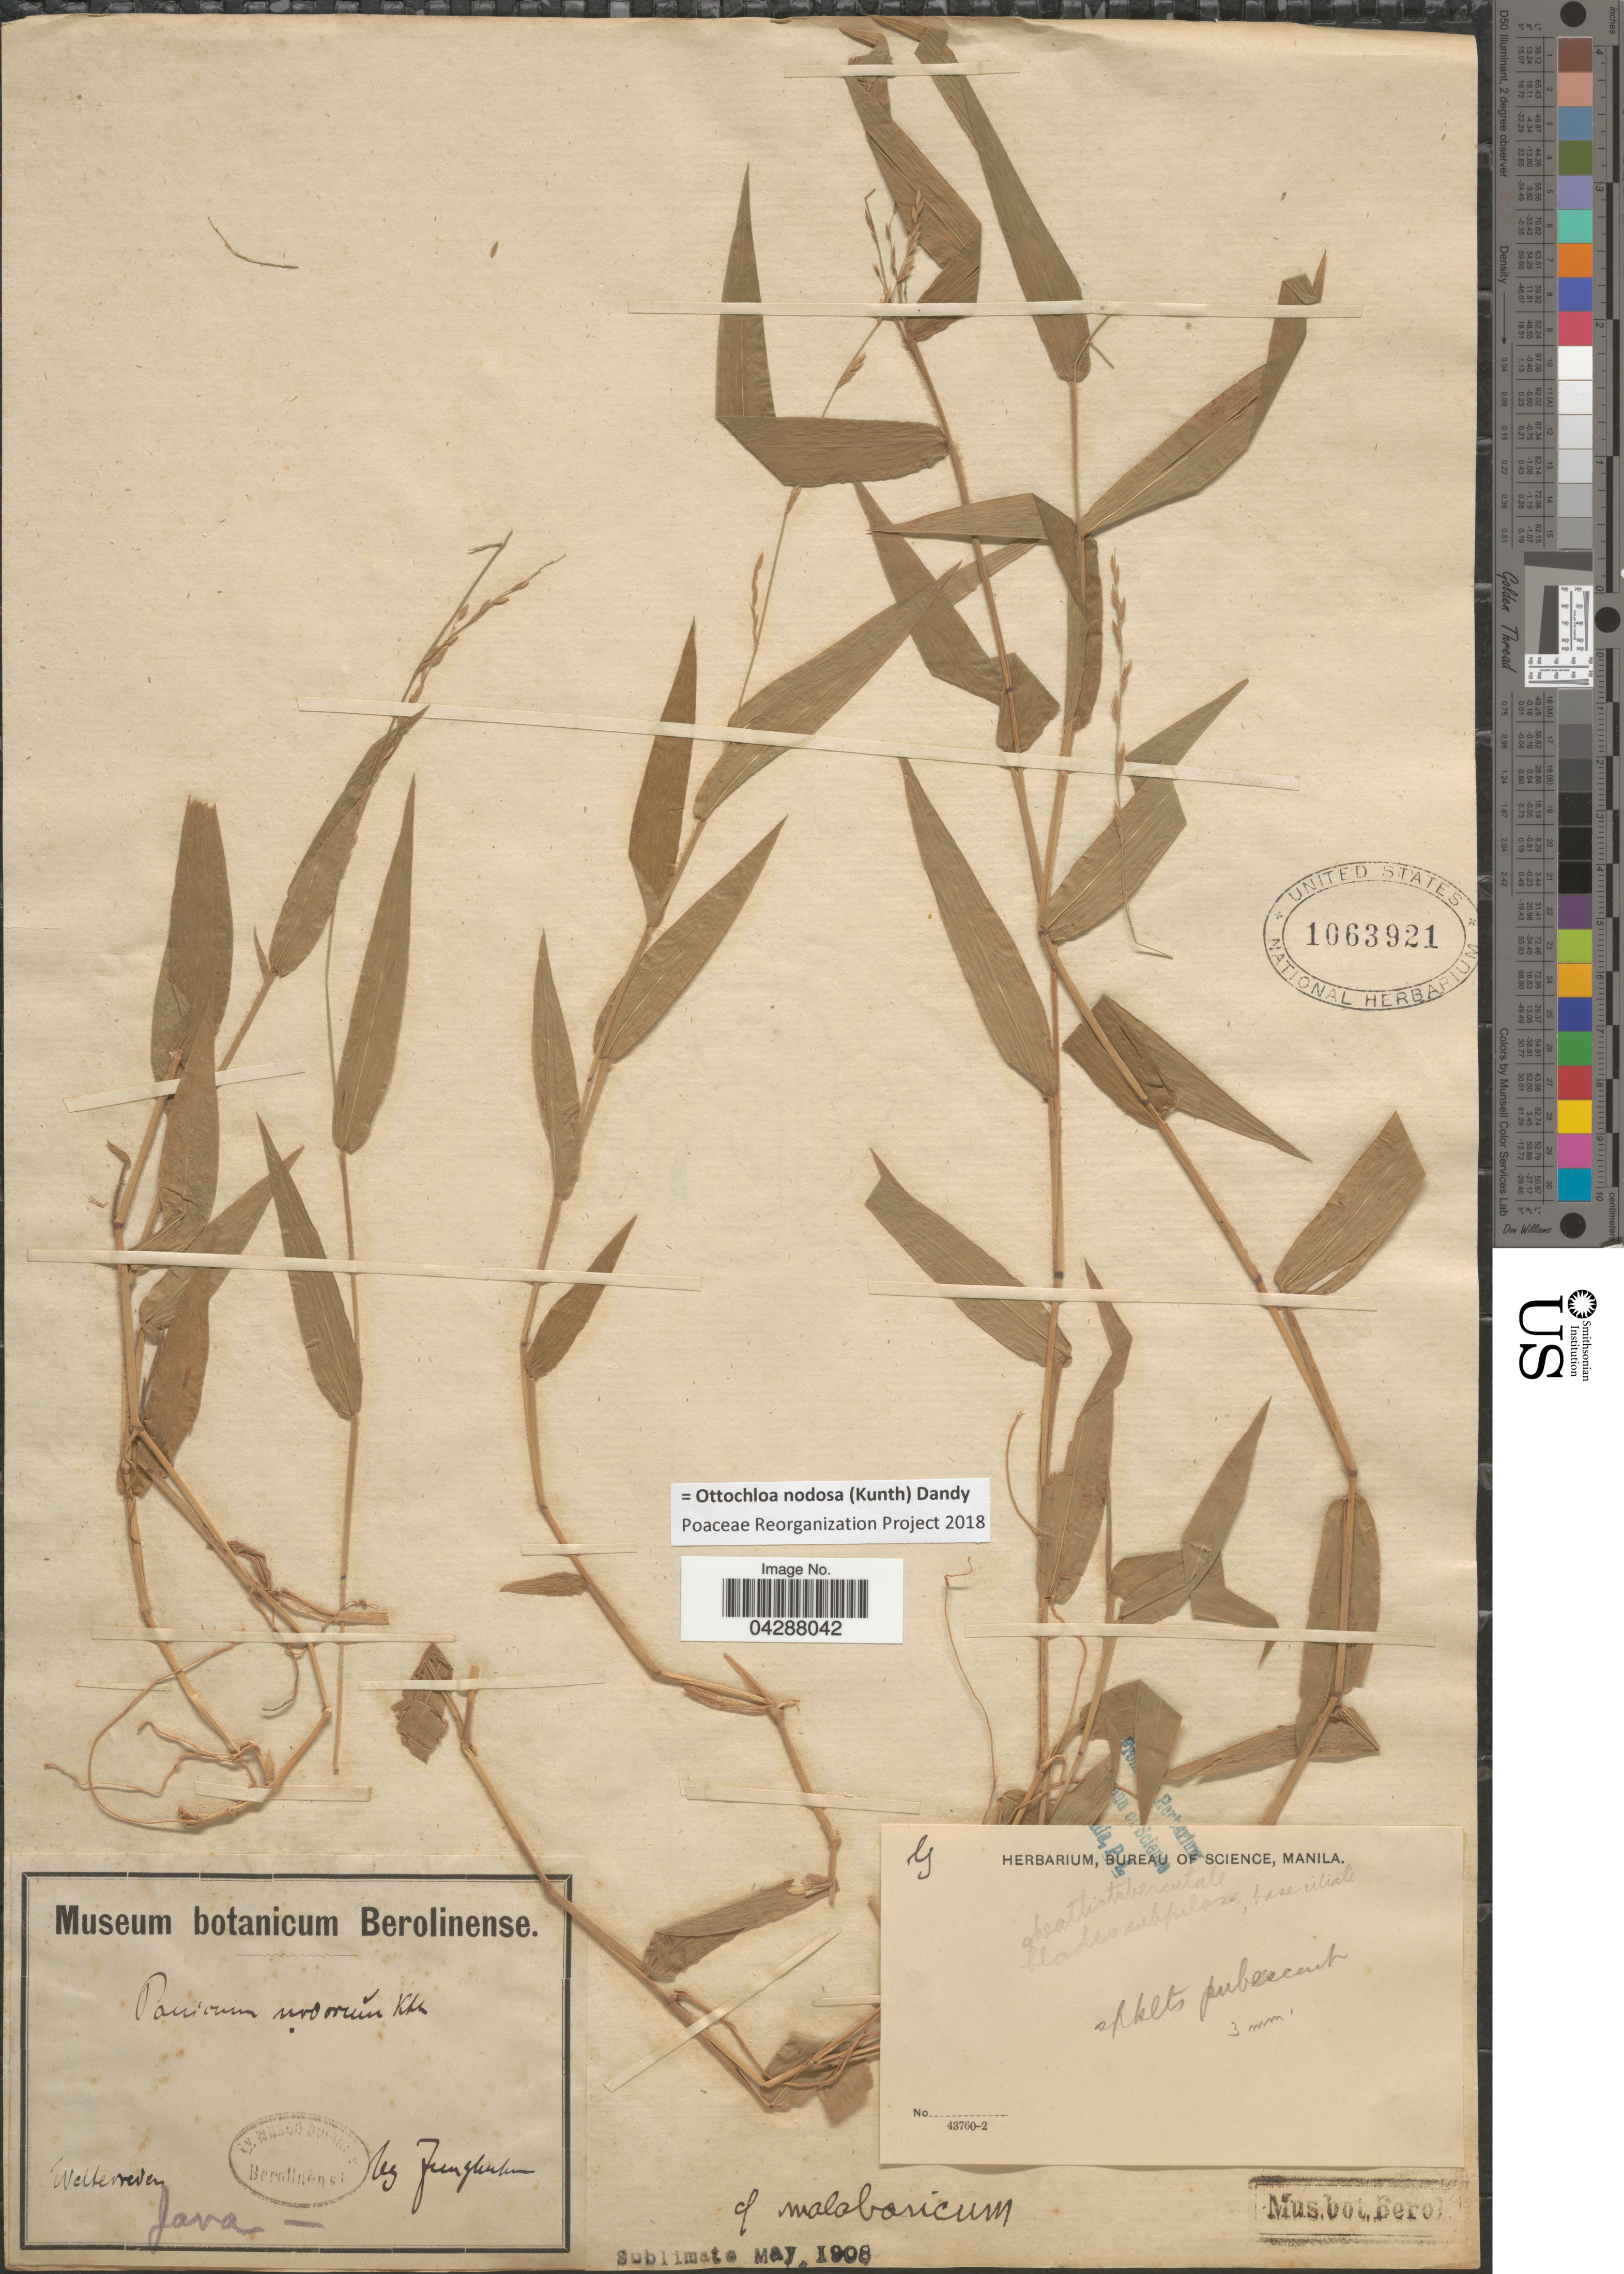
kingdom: Plantae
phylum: Tracheophyta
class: Liliopsida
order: Poales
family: Poaceae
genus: Ottochloa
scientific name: Ottochloa nodosa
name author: (Kunth) Dandy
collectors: Junghuhn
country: Indonesia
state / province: Java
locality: Weltevreden.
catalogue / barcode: US 1063921